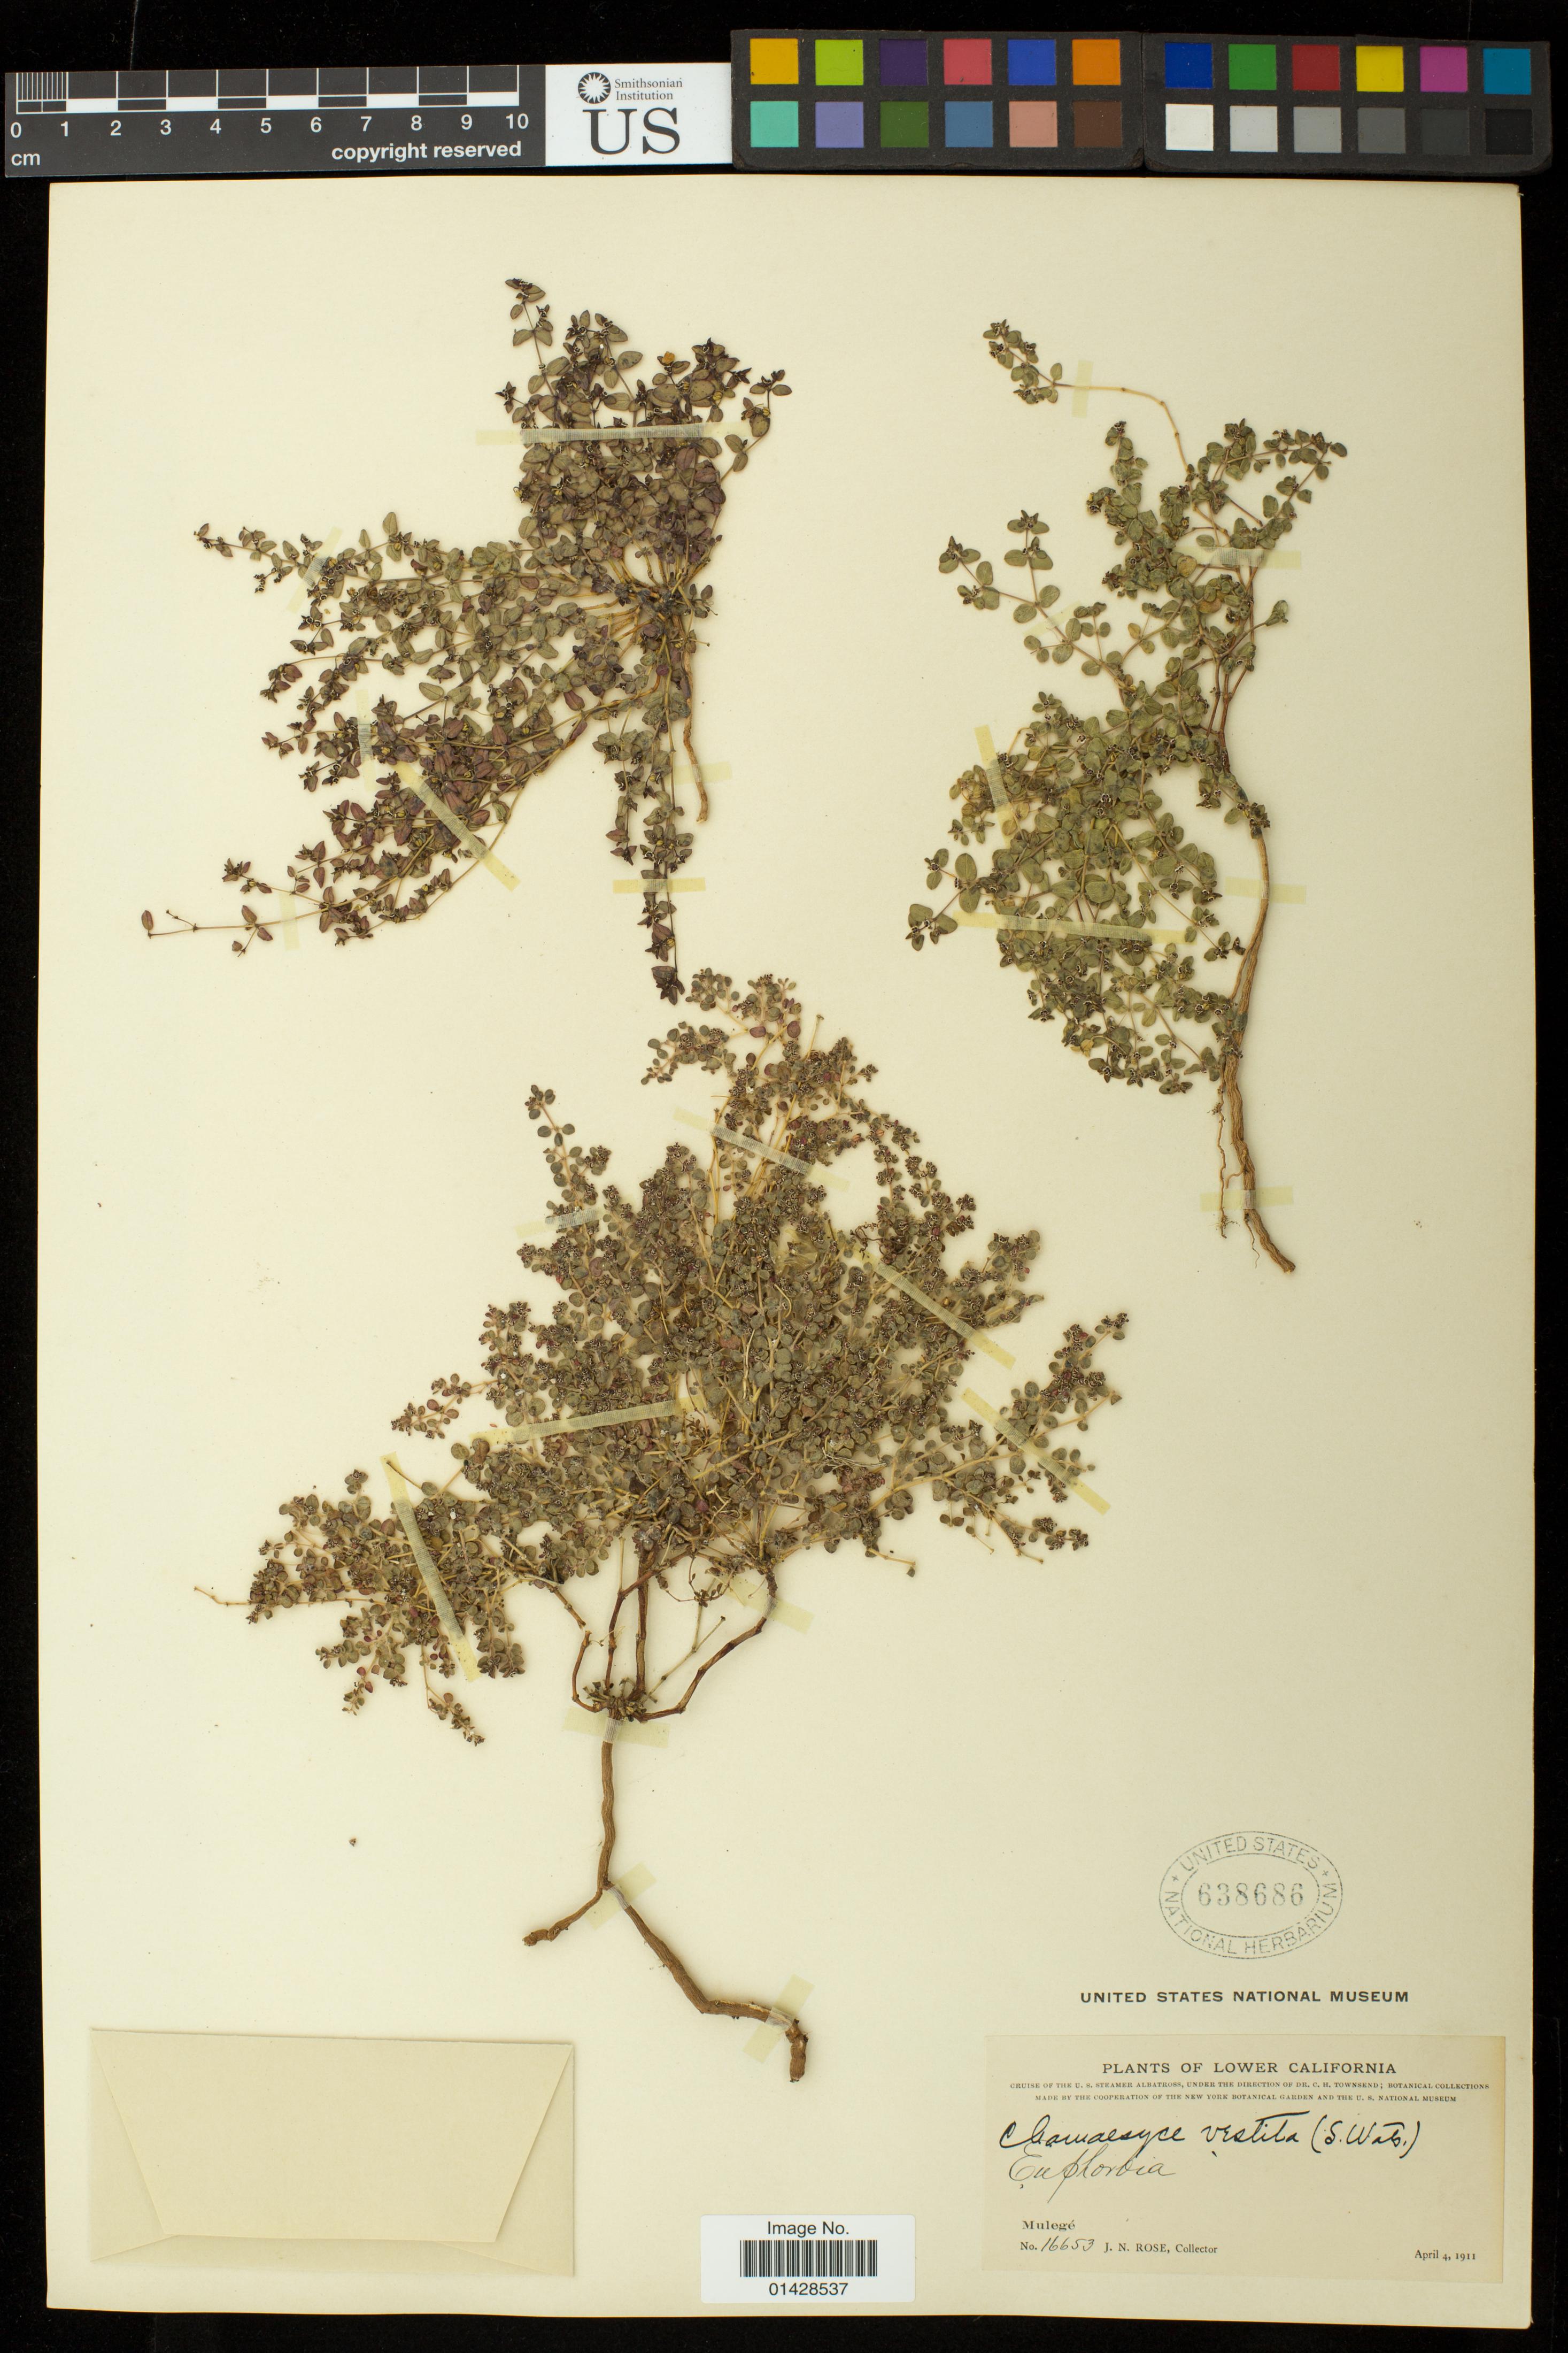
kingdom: Plantae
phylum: Tracheophyta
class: Magnoliopsida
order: Malpighiales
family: Euphorbiaceae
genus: Euphorbia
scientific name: Euphorbia polycarpa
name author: Benth.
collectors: J. N. Rose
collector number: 16653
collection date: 1911-04-04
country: Mexico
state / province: Baja California Sur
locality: Mulege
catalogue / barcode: US 638686